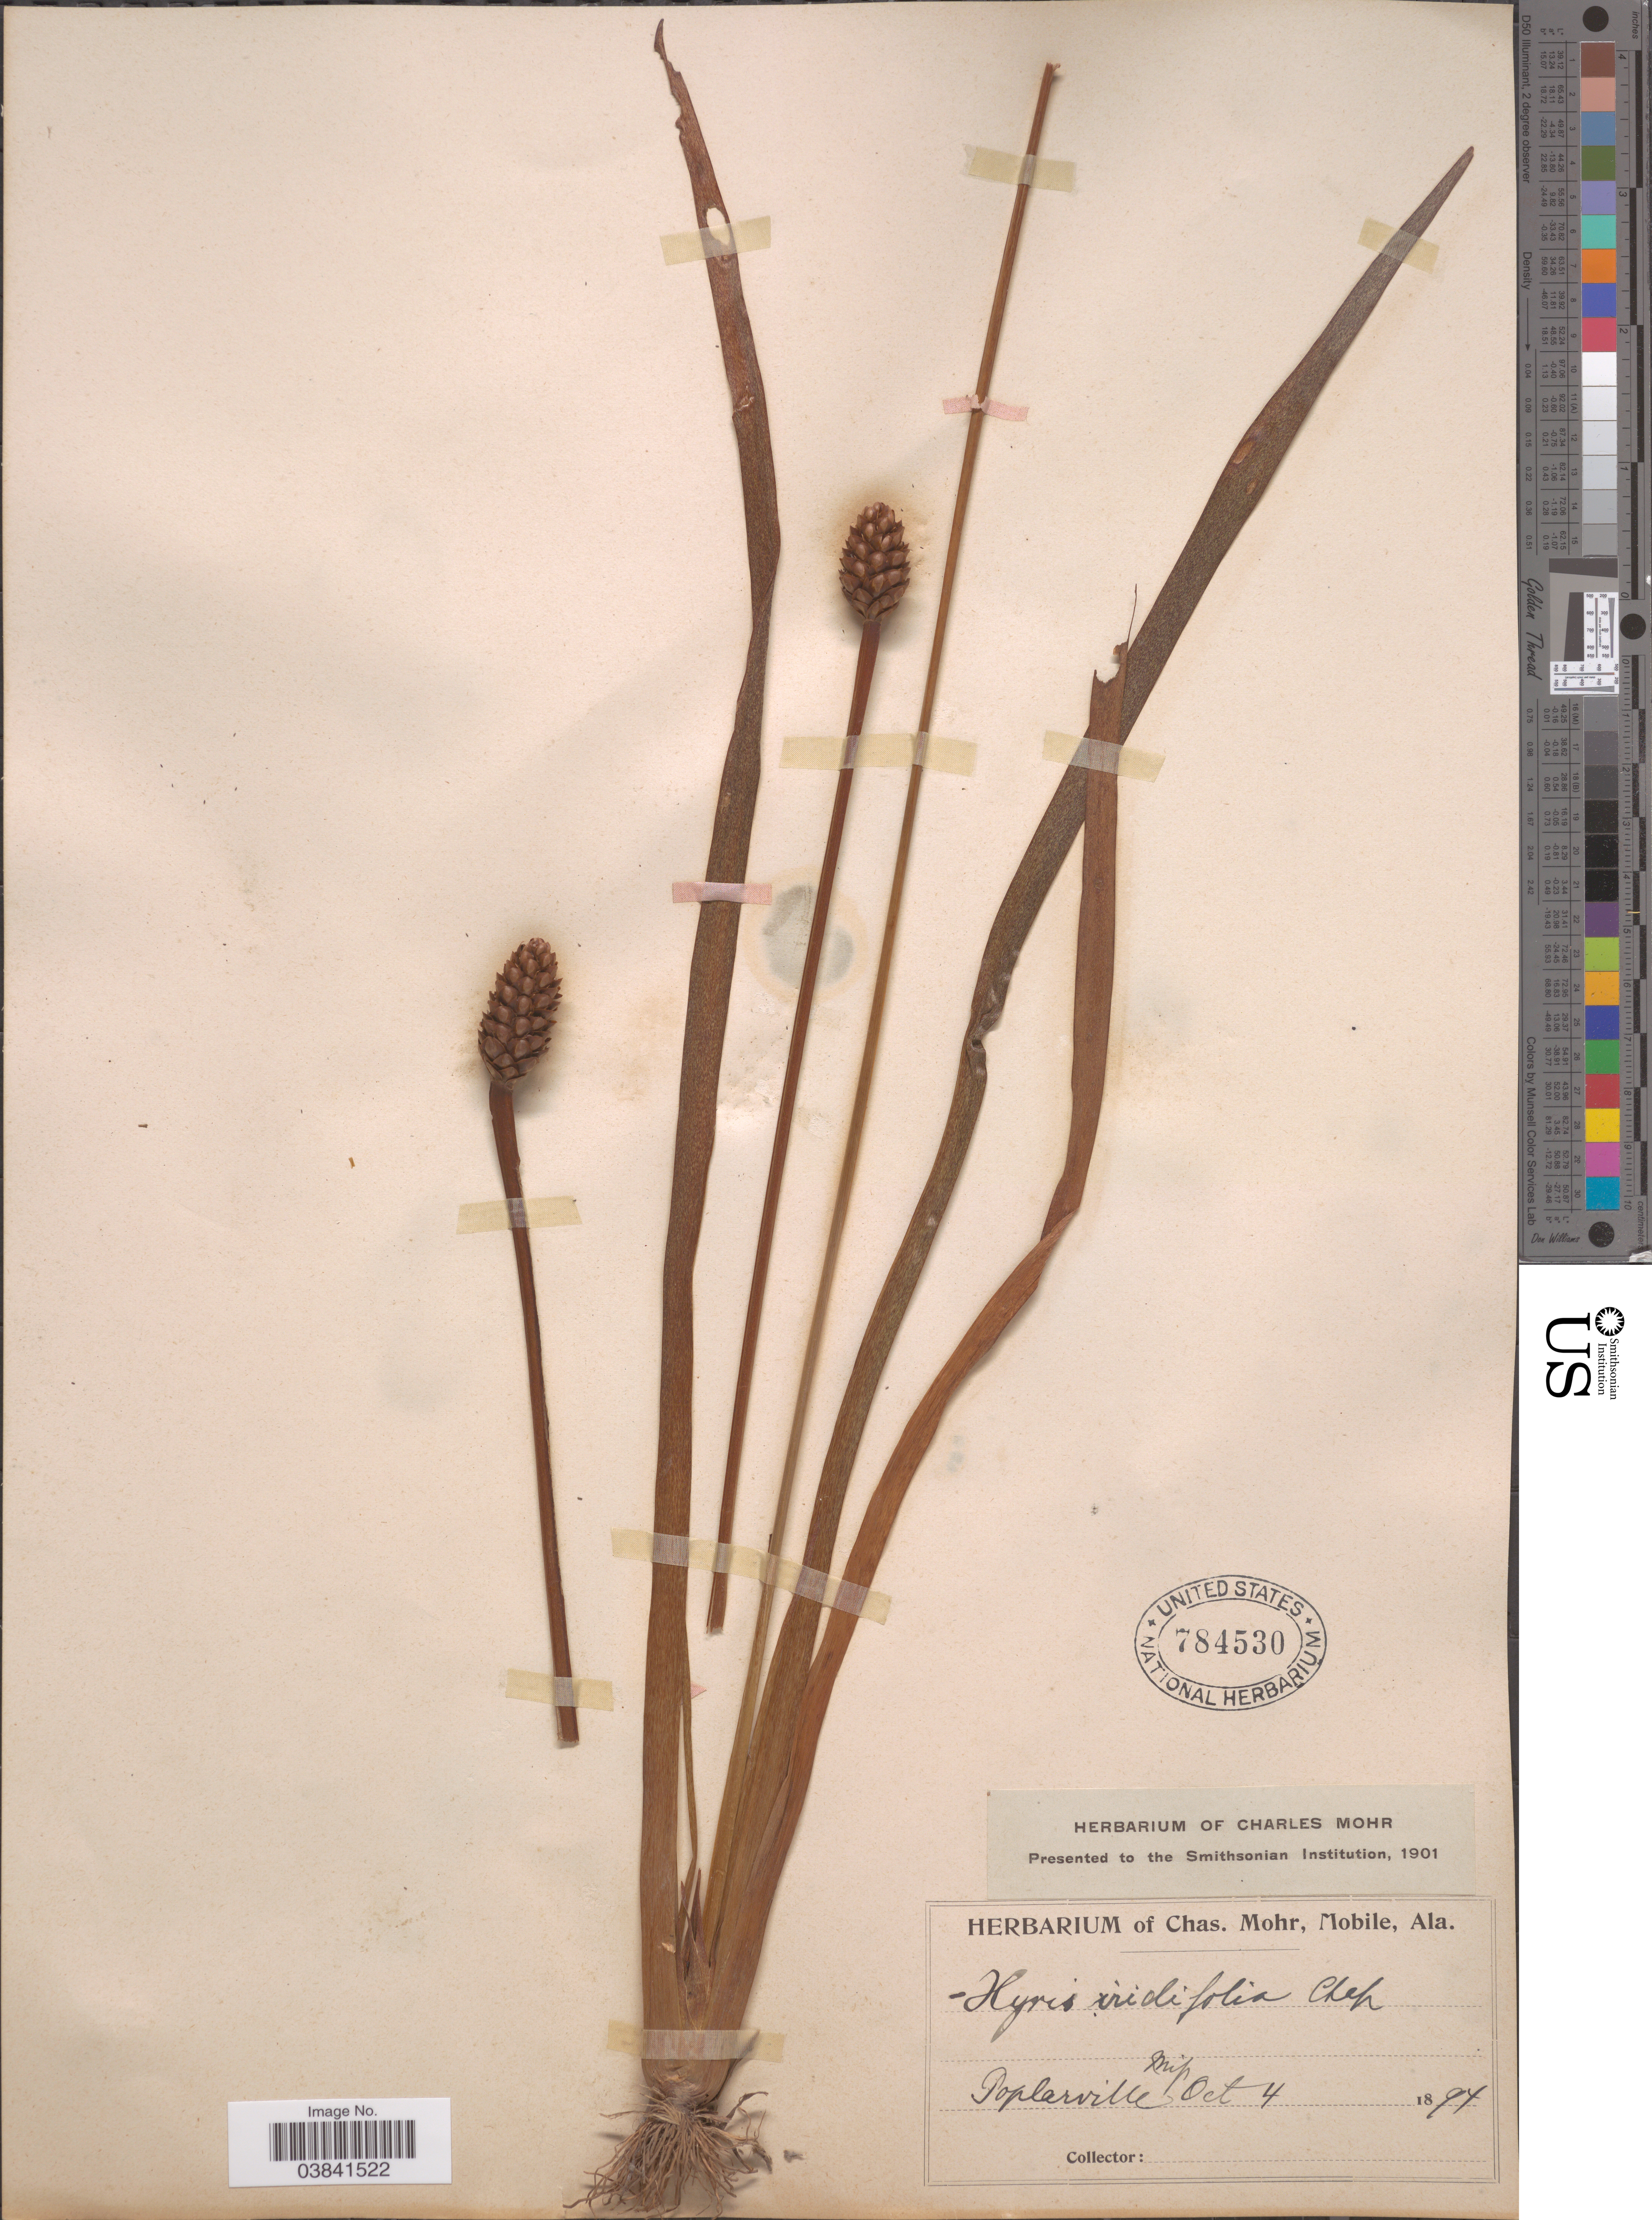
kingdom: Plantae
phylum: Tracheophyta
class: Liliopsida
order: Poales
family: Xyridaceae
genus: Xyris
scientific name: Xyris iridifolia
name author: Chapm.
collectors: ex herb. Charles Mohr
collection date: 1897-10-04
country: United States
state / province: Mississippi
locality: Poplarville.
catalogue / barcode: US 784530